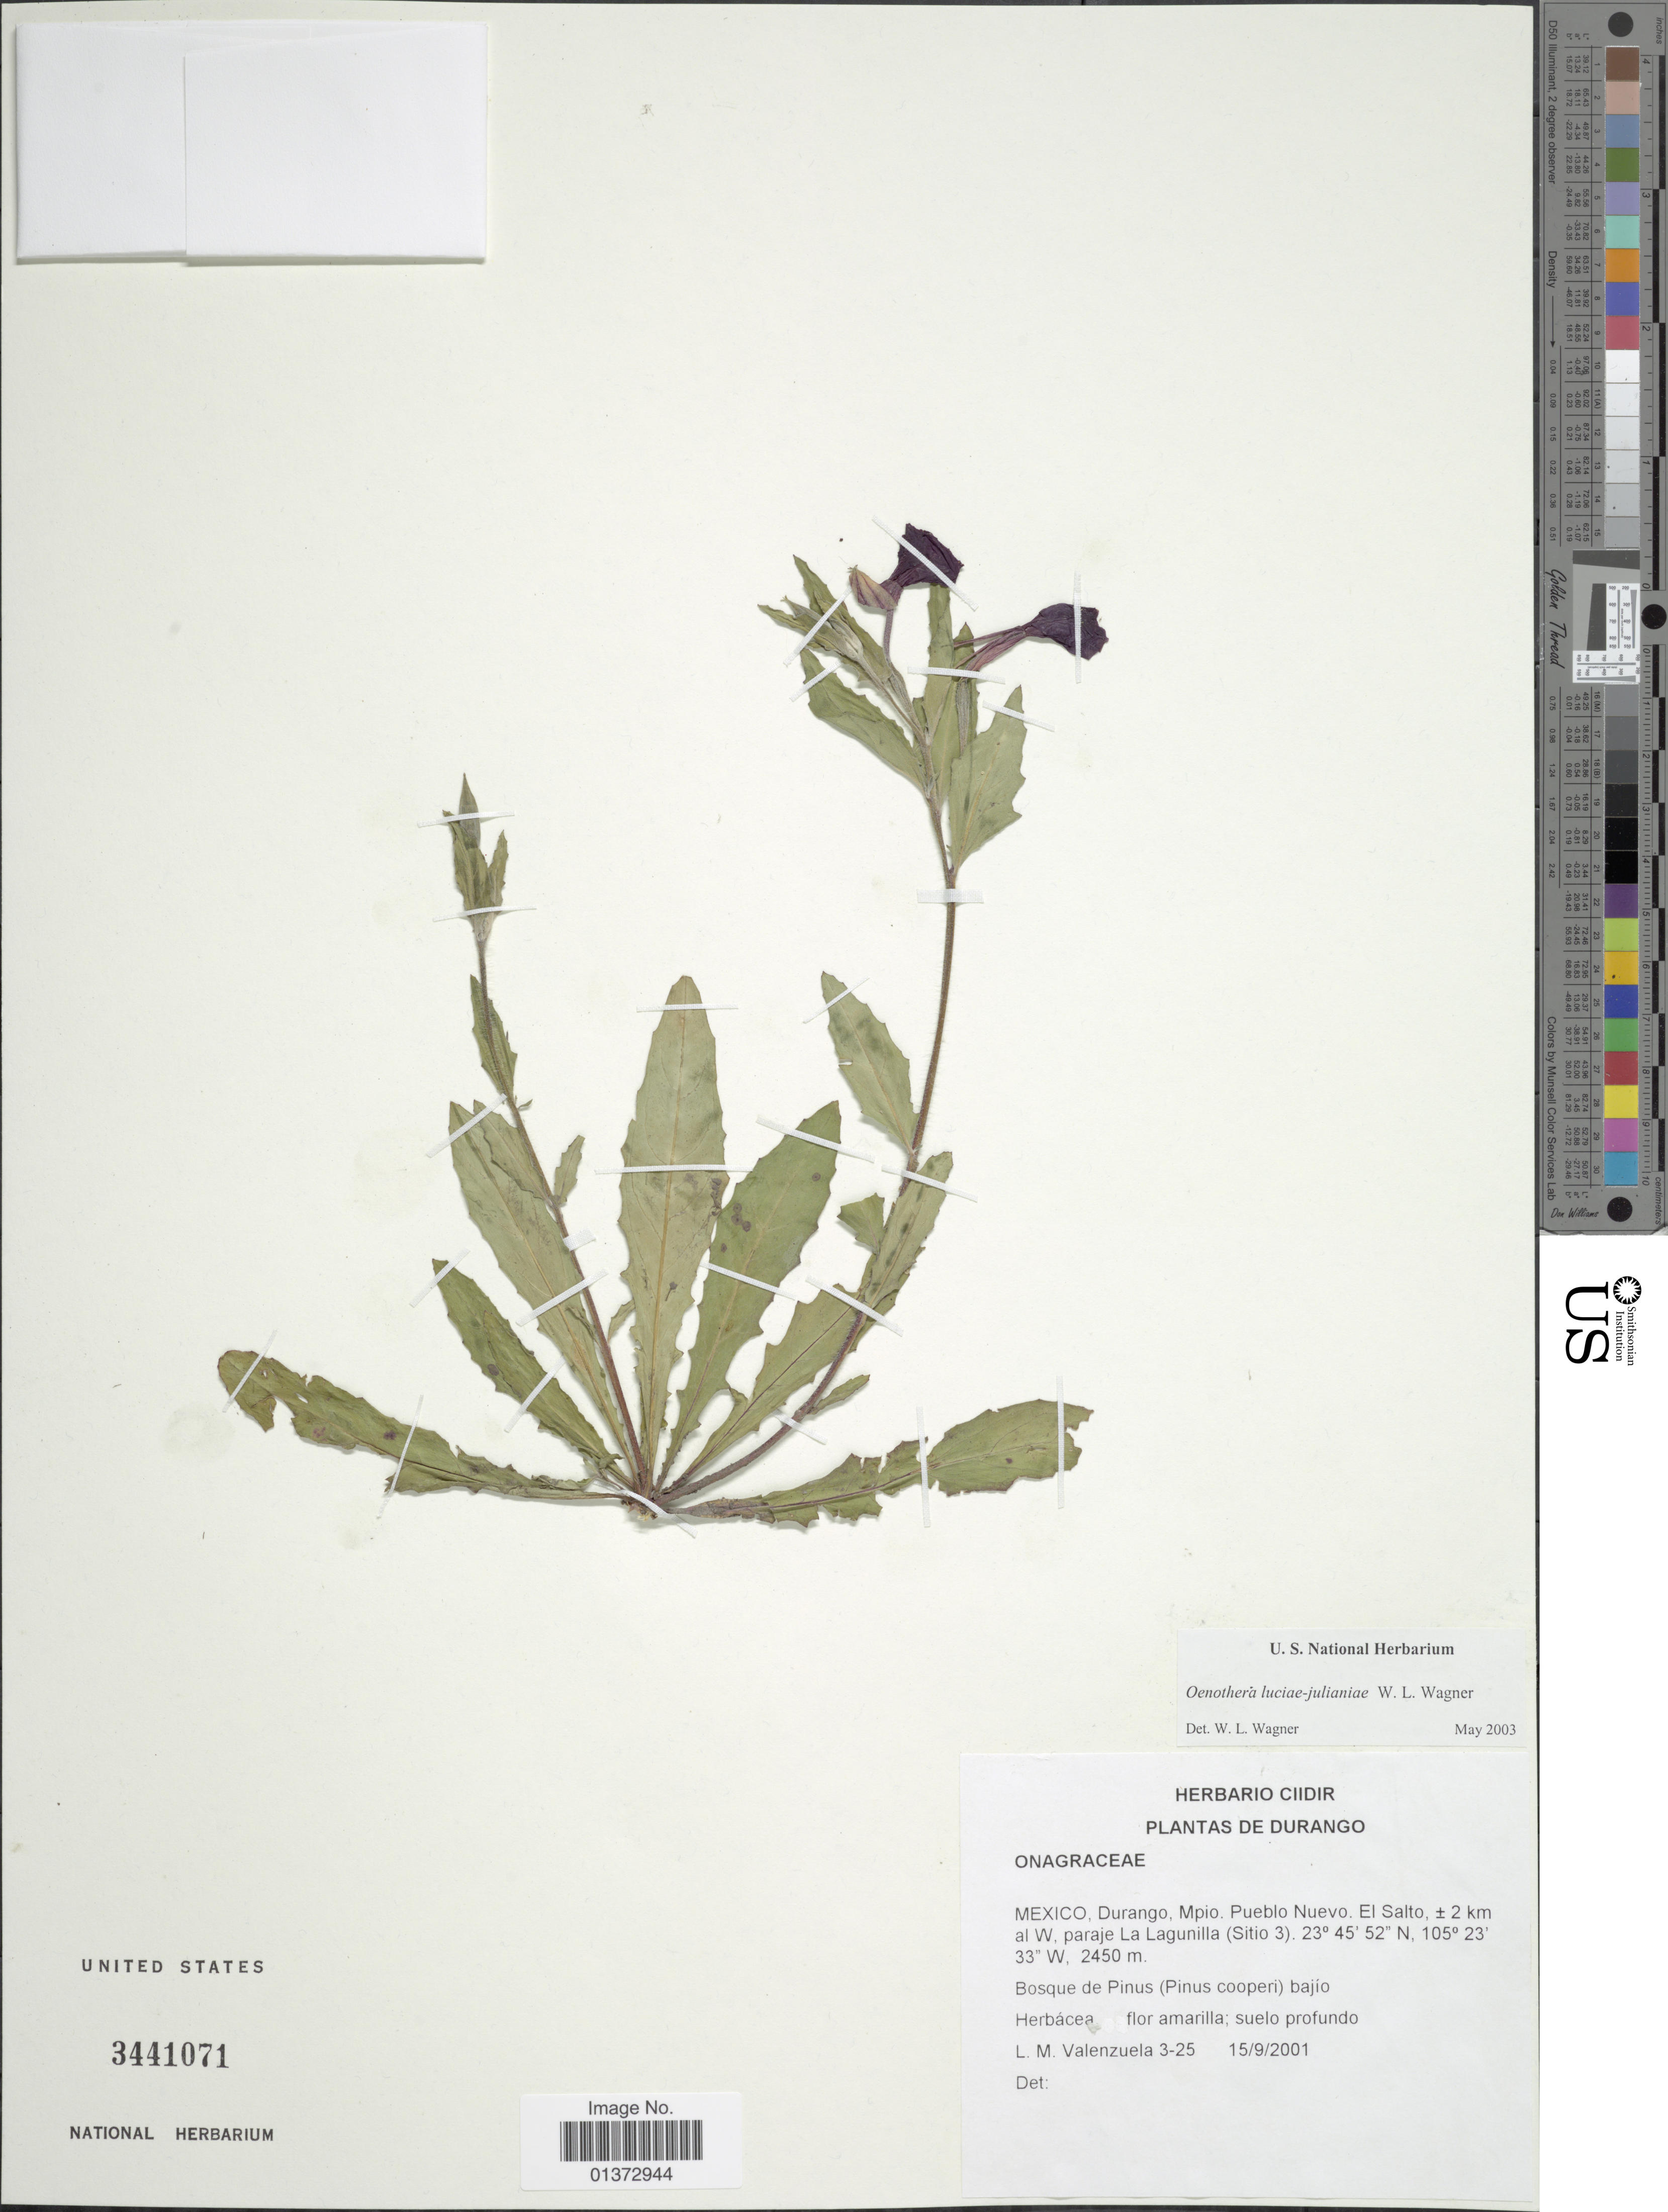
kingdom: Plantae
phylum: Tracheophyta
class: Magnoliopsida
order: Myrtales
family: Onagraceae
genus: Oenothera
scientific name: Oenothera luciae-julianiae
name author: W.L. Wagner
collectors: L. Valenzuela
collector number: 3-25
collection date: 2001-09-15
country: Mexico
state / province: Durango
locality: Mpio. Pueblo Nuevo, El Salto, ± 2 km al W, paraje La Lagunilla (Sitio 3)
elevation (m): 2450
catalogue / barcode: US 3441071